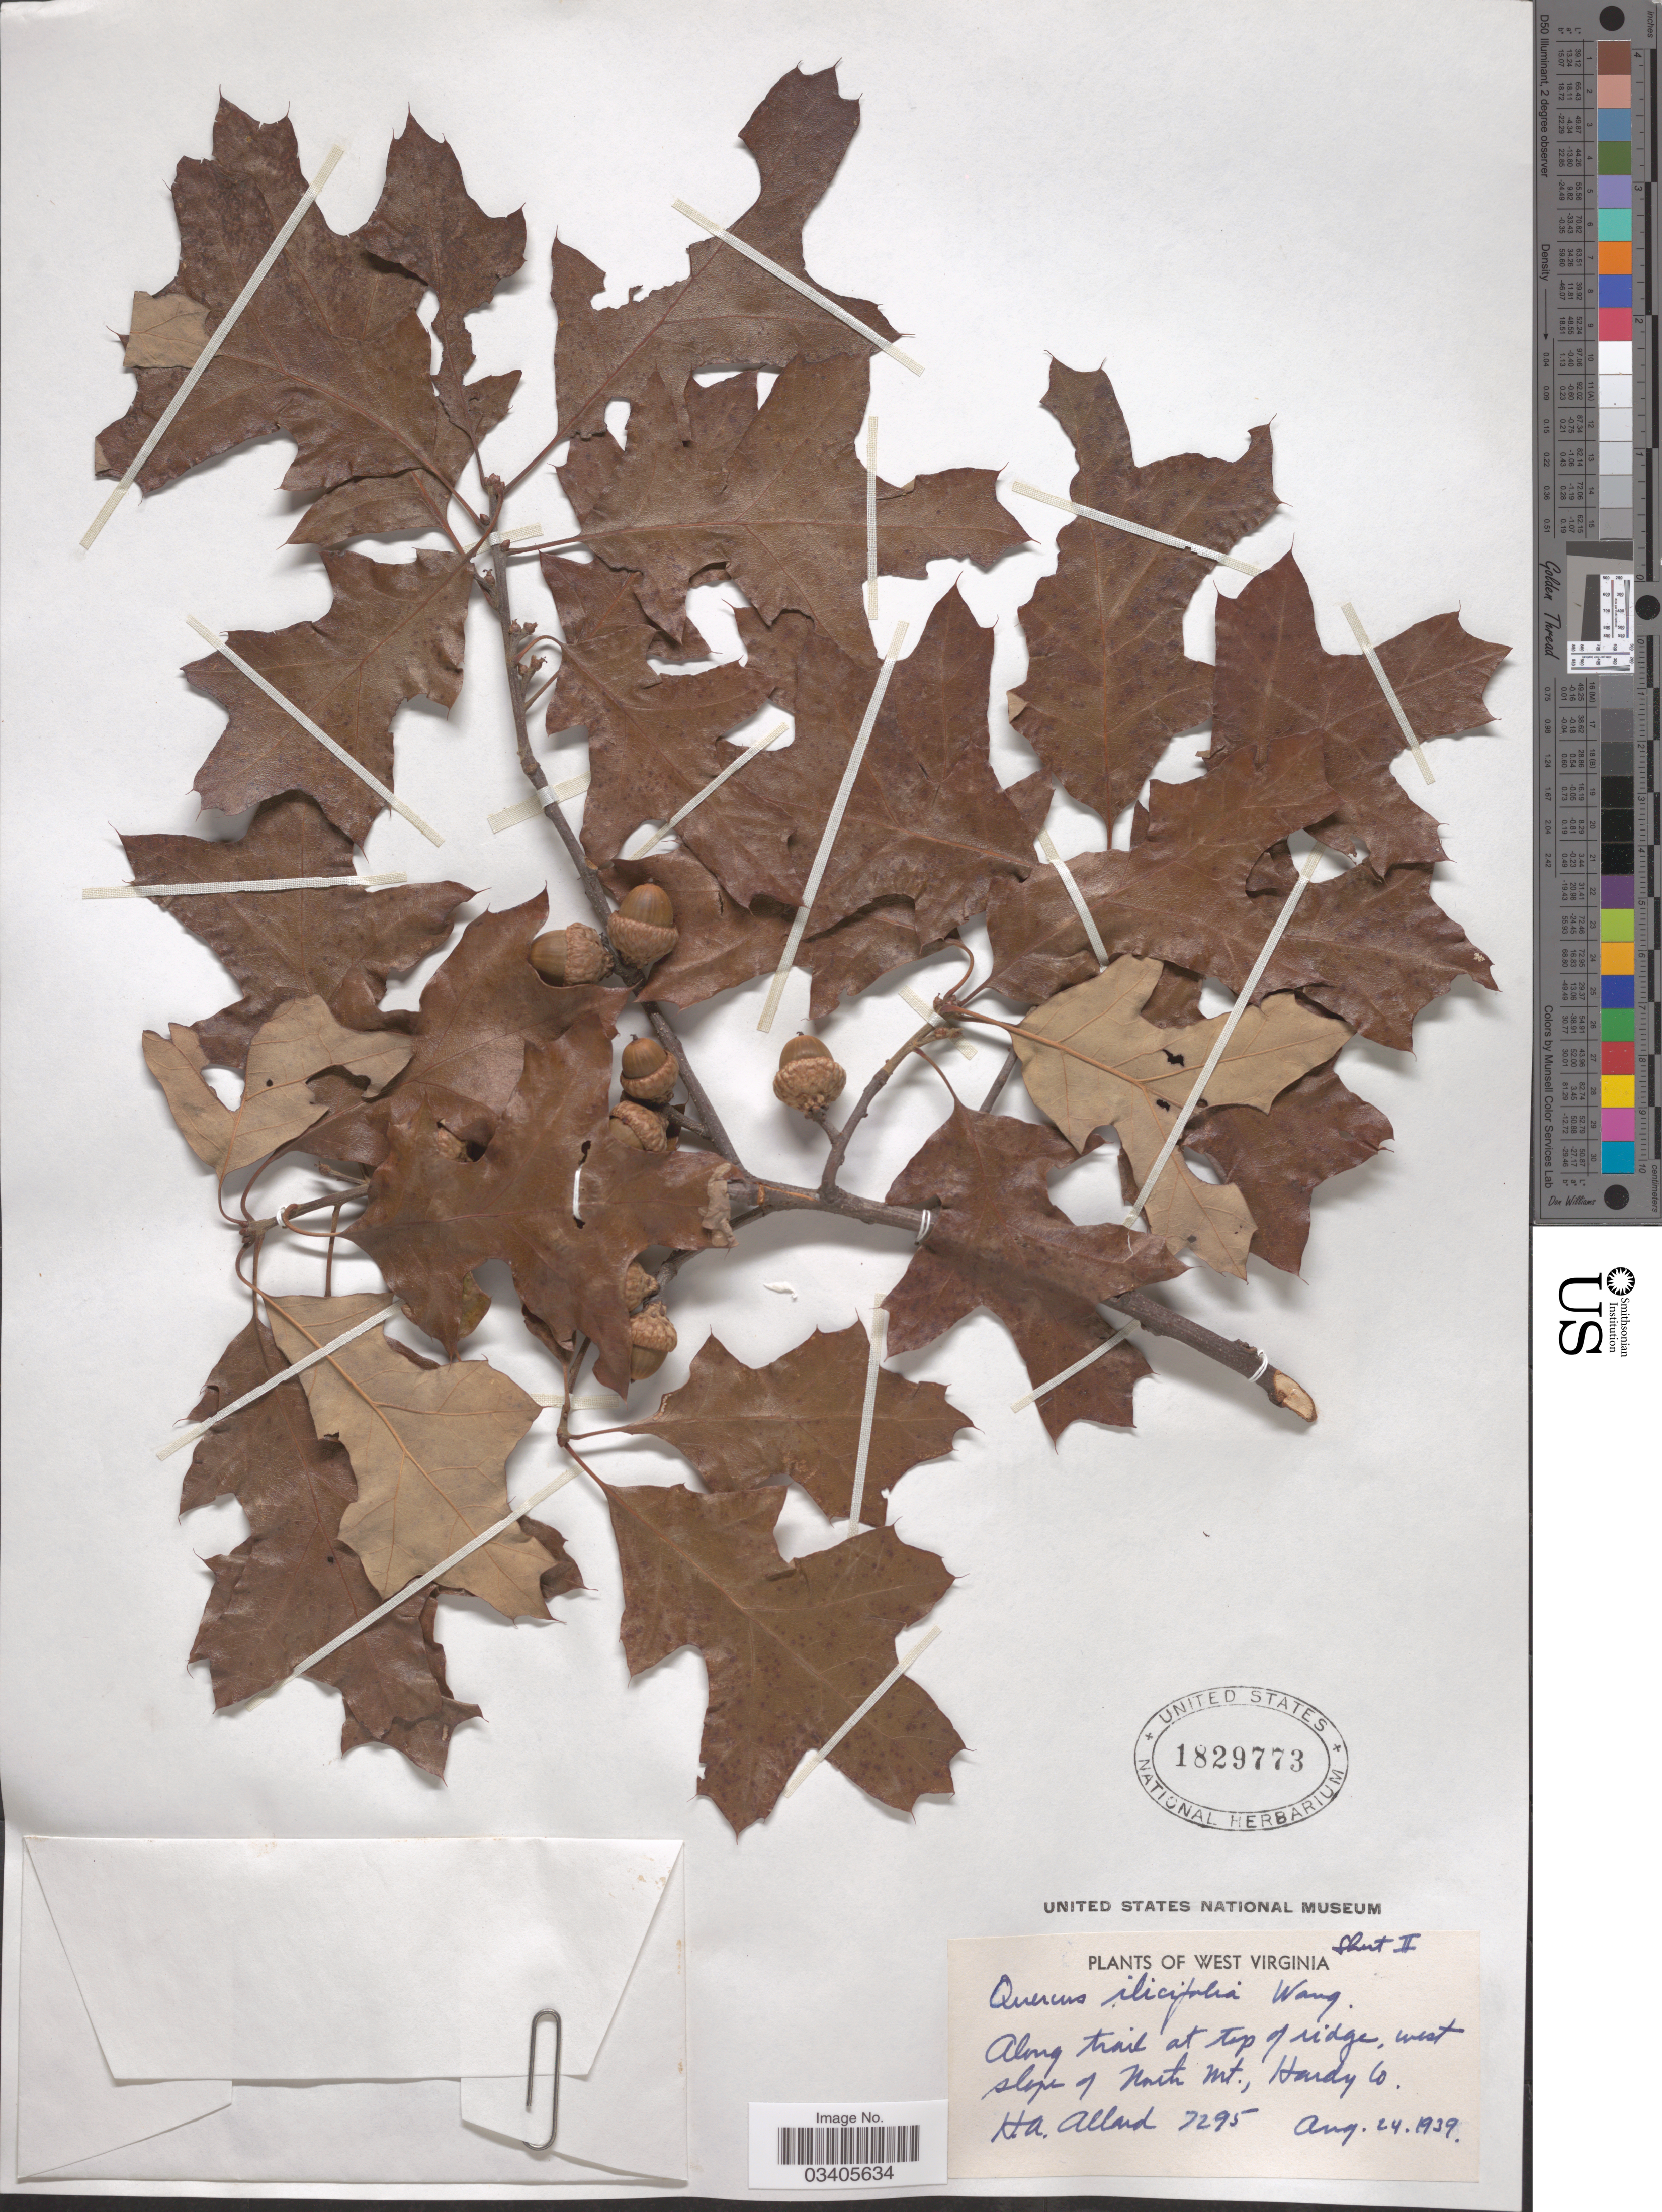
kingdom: Plantae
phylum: Tracheophyta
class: Magnoliopsida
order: Fagales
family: Fagaceae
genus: Quercus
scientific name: Quercus ilicifolia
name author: Wangenh.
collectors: H. A. Allard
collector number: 7295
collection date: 1939-08-24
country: United States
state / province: West Virginia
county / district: Hardy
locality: Along trail at top of ridge, west slope of North Mt., Hardy Co.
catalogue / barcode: US 1829773